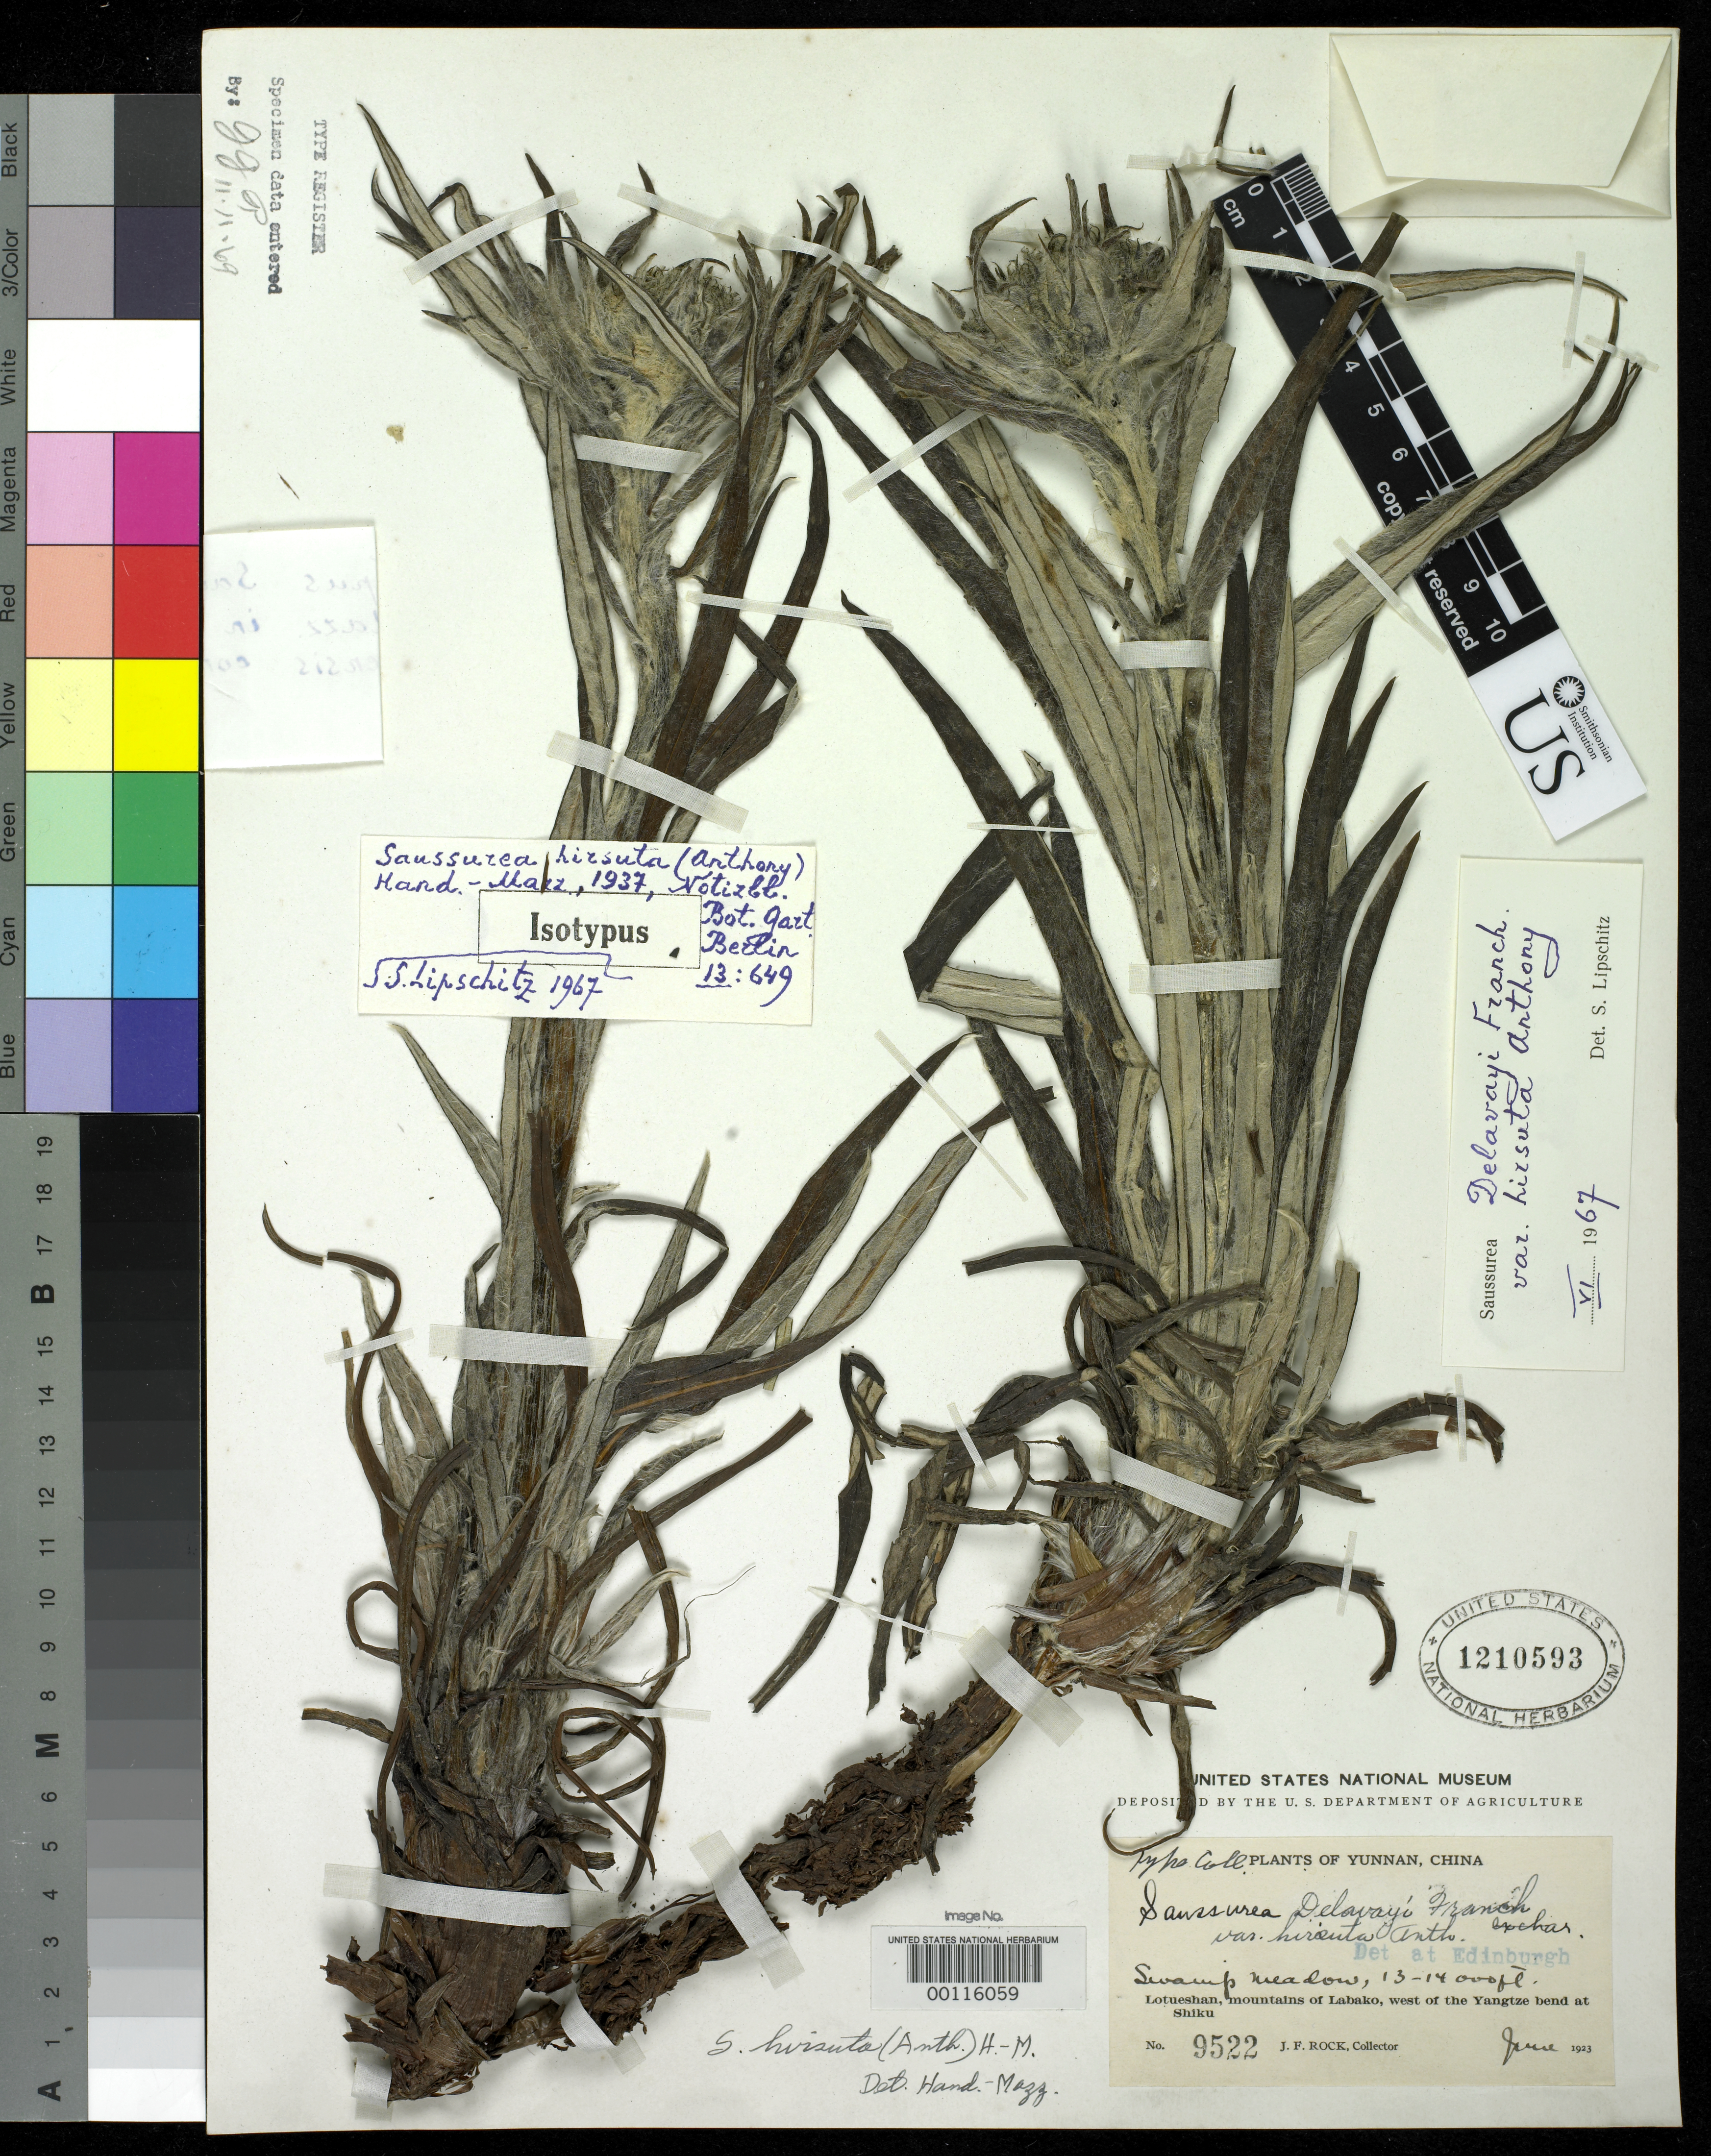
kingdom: Plantae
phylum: Tracheophyta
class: Magnoliopsida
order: Asterales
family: Asteraceae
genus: Saussurea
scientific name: Saussurea delavayi f. hirsuta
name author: J. Anthony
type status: Isotype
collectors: J. F. Rock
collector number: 9522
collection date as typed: Jun 1923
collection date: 1923-06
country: China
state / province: Yunnan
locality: Lotueshan, Mountains of Labako, west of the Yangtze Bend at Shiku.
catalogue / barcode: US 1210593